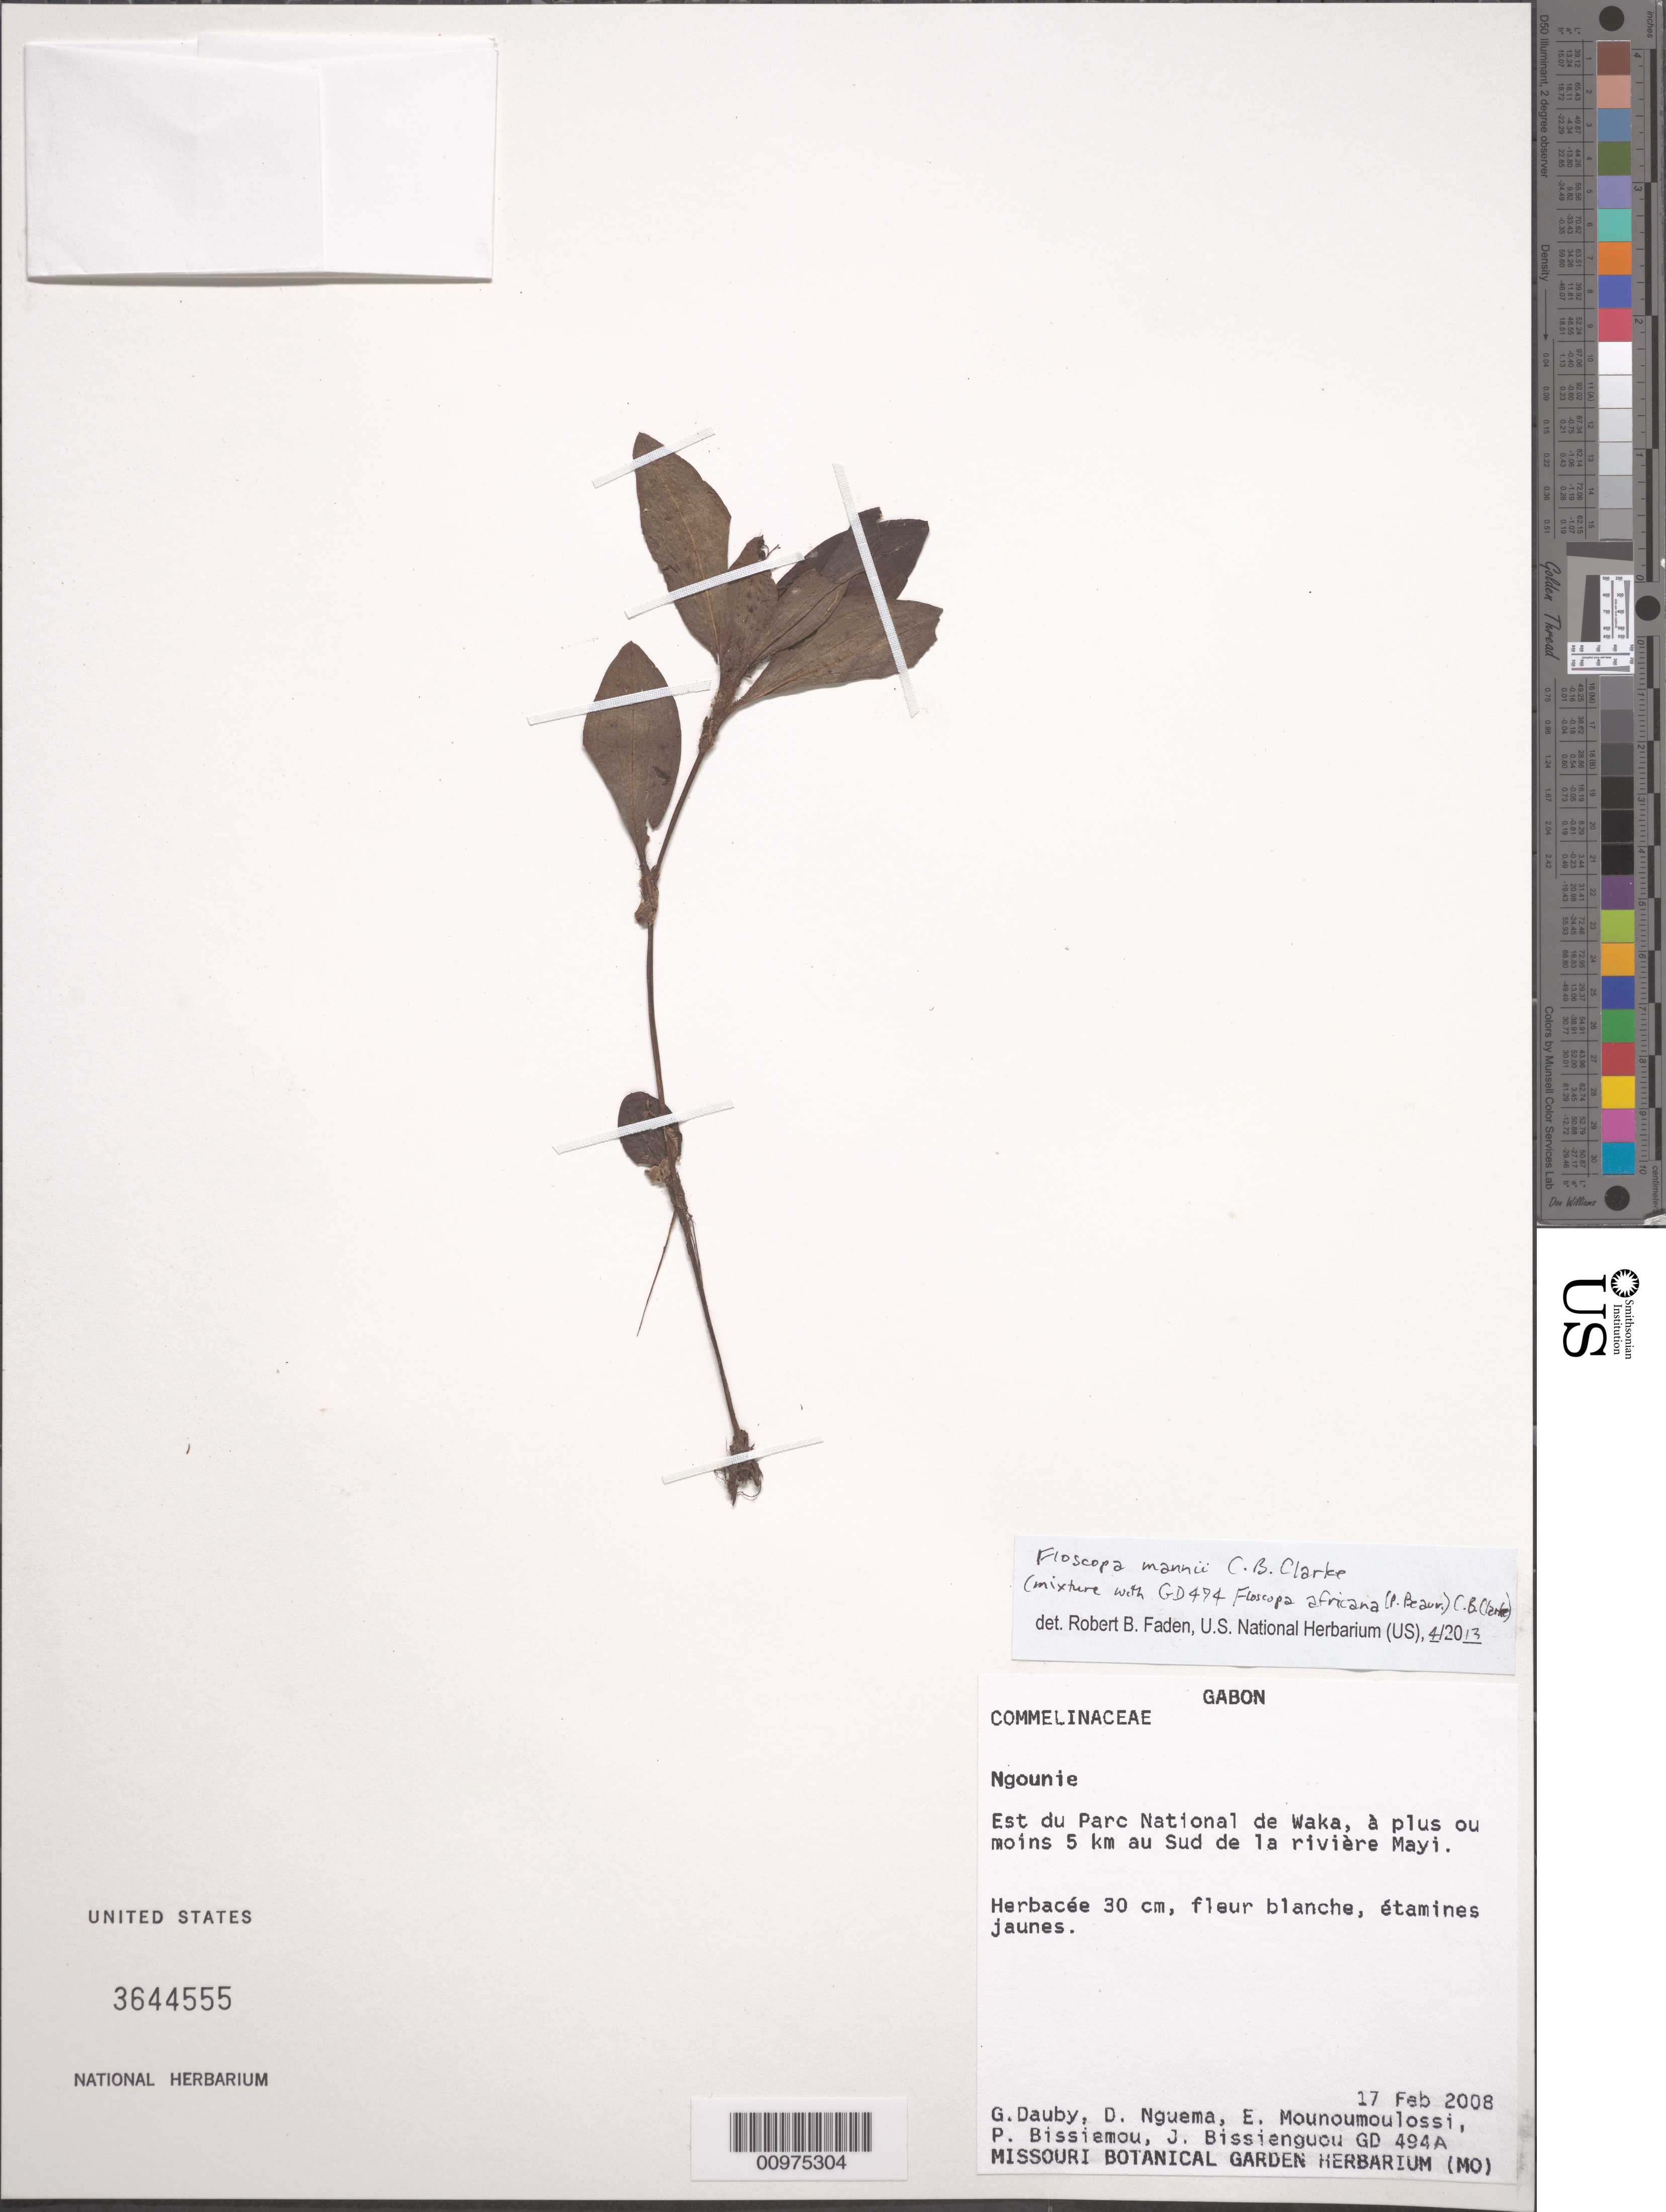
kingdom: Plantae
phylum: Tracheophyta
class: Liliopsida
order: Commelinales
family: Commelinaceae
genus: Floscopa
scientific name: Floscopa mannii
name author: C.B. Clarke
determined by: Faden, Robert B., (US), Smithsonian Institution - National Museum of Natural History (UNITED STATES)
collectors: G. Dauby et al.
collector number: GD 494A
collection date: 2008-02-17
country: Gabon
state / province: Ngounie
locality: Est du Parc National de Waka, à plus ou moins 5 km au Sud de la rivière Mayi.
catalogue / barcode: US 3644555